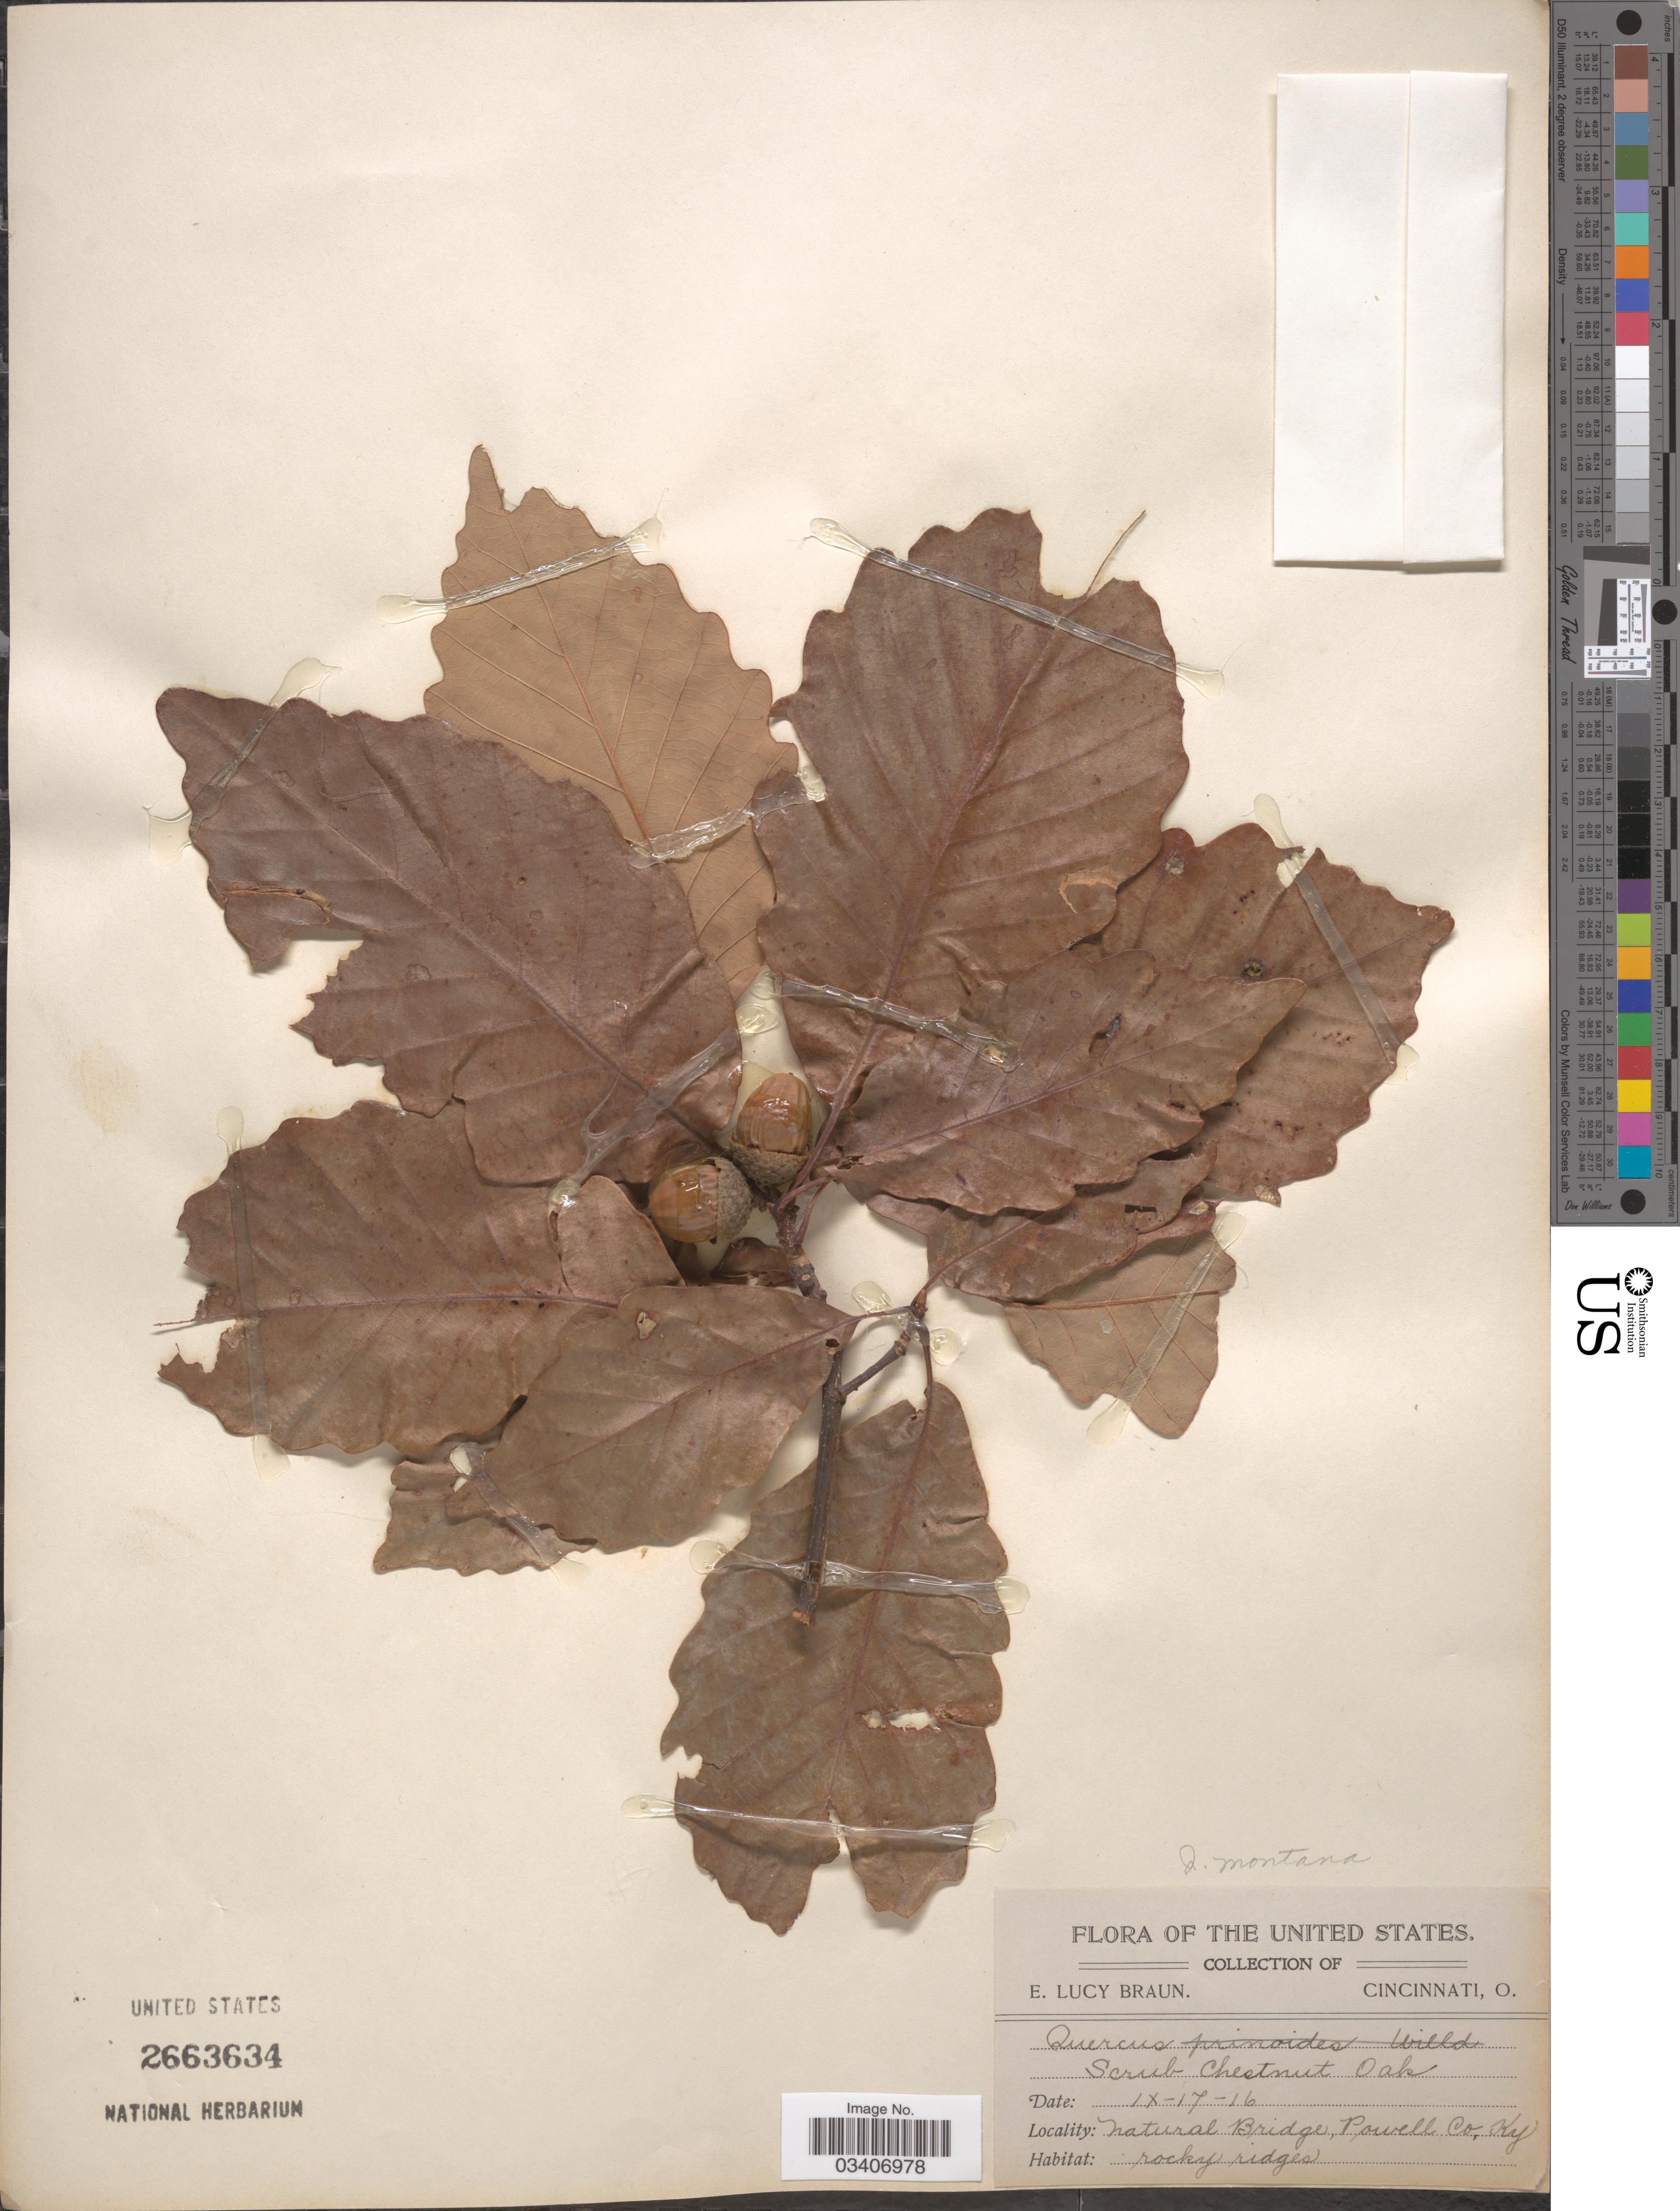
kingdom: Plantae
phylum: Tracheophyta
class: Magnoliopsida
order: Fagales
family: Fagaceae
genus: Quercus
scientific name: Quercus montana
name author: Willd.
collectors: E. L. Braun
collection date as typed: Transcribed d/m/y: 17/9/16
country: United States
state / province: Kentucky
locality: Natural Bridge, Powell Co.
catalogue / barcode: US 2663634